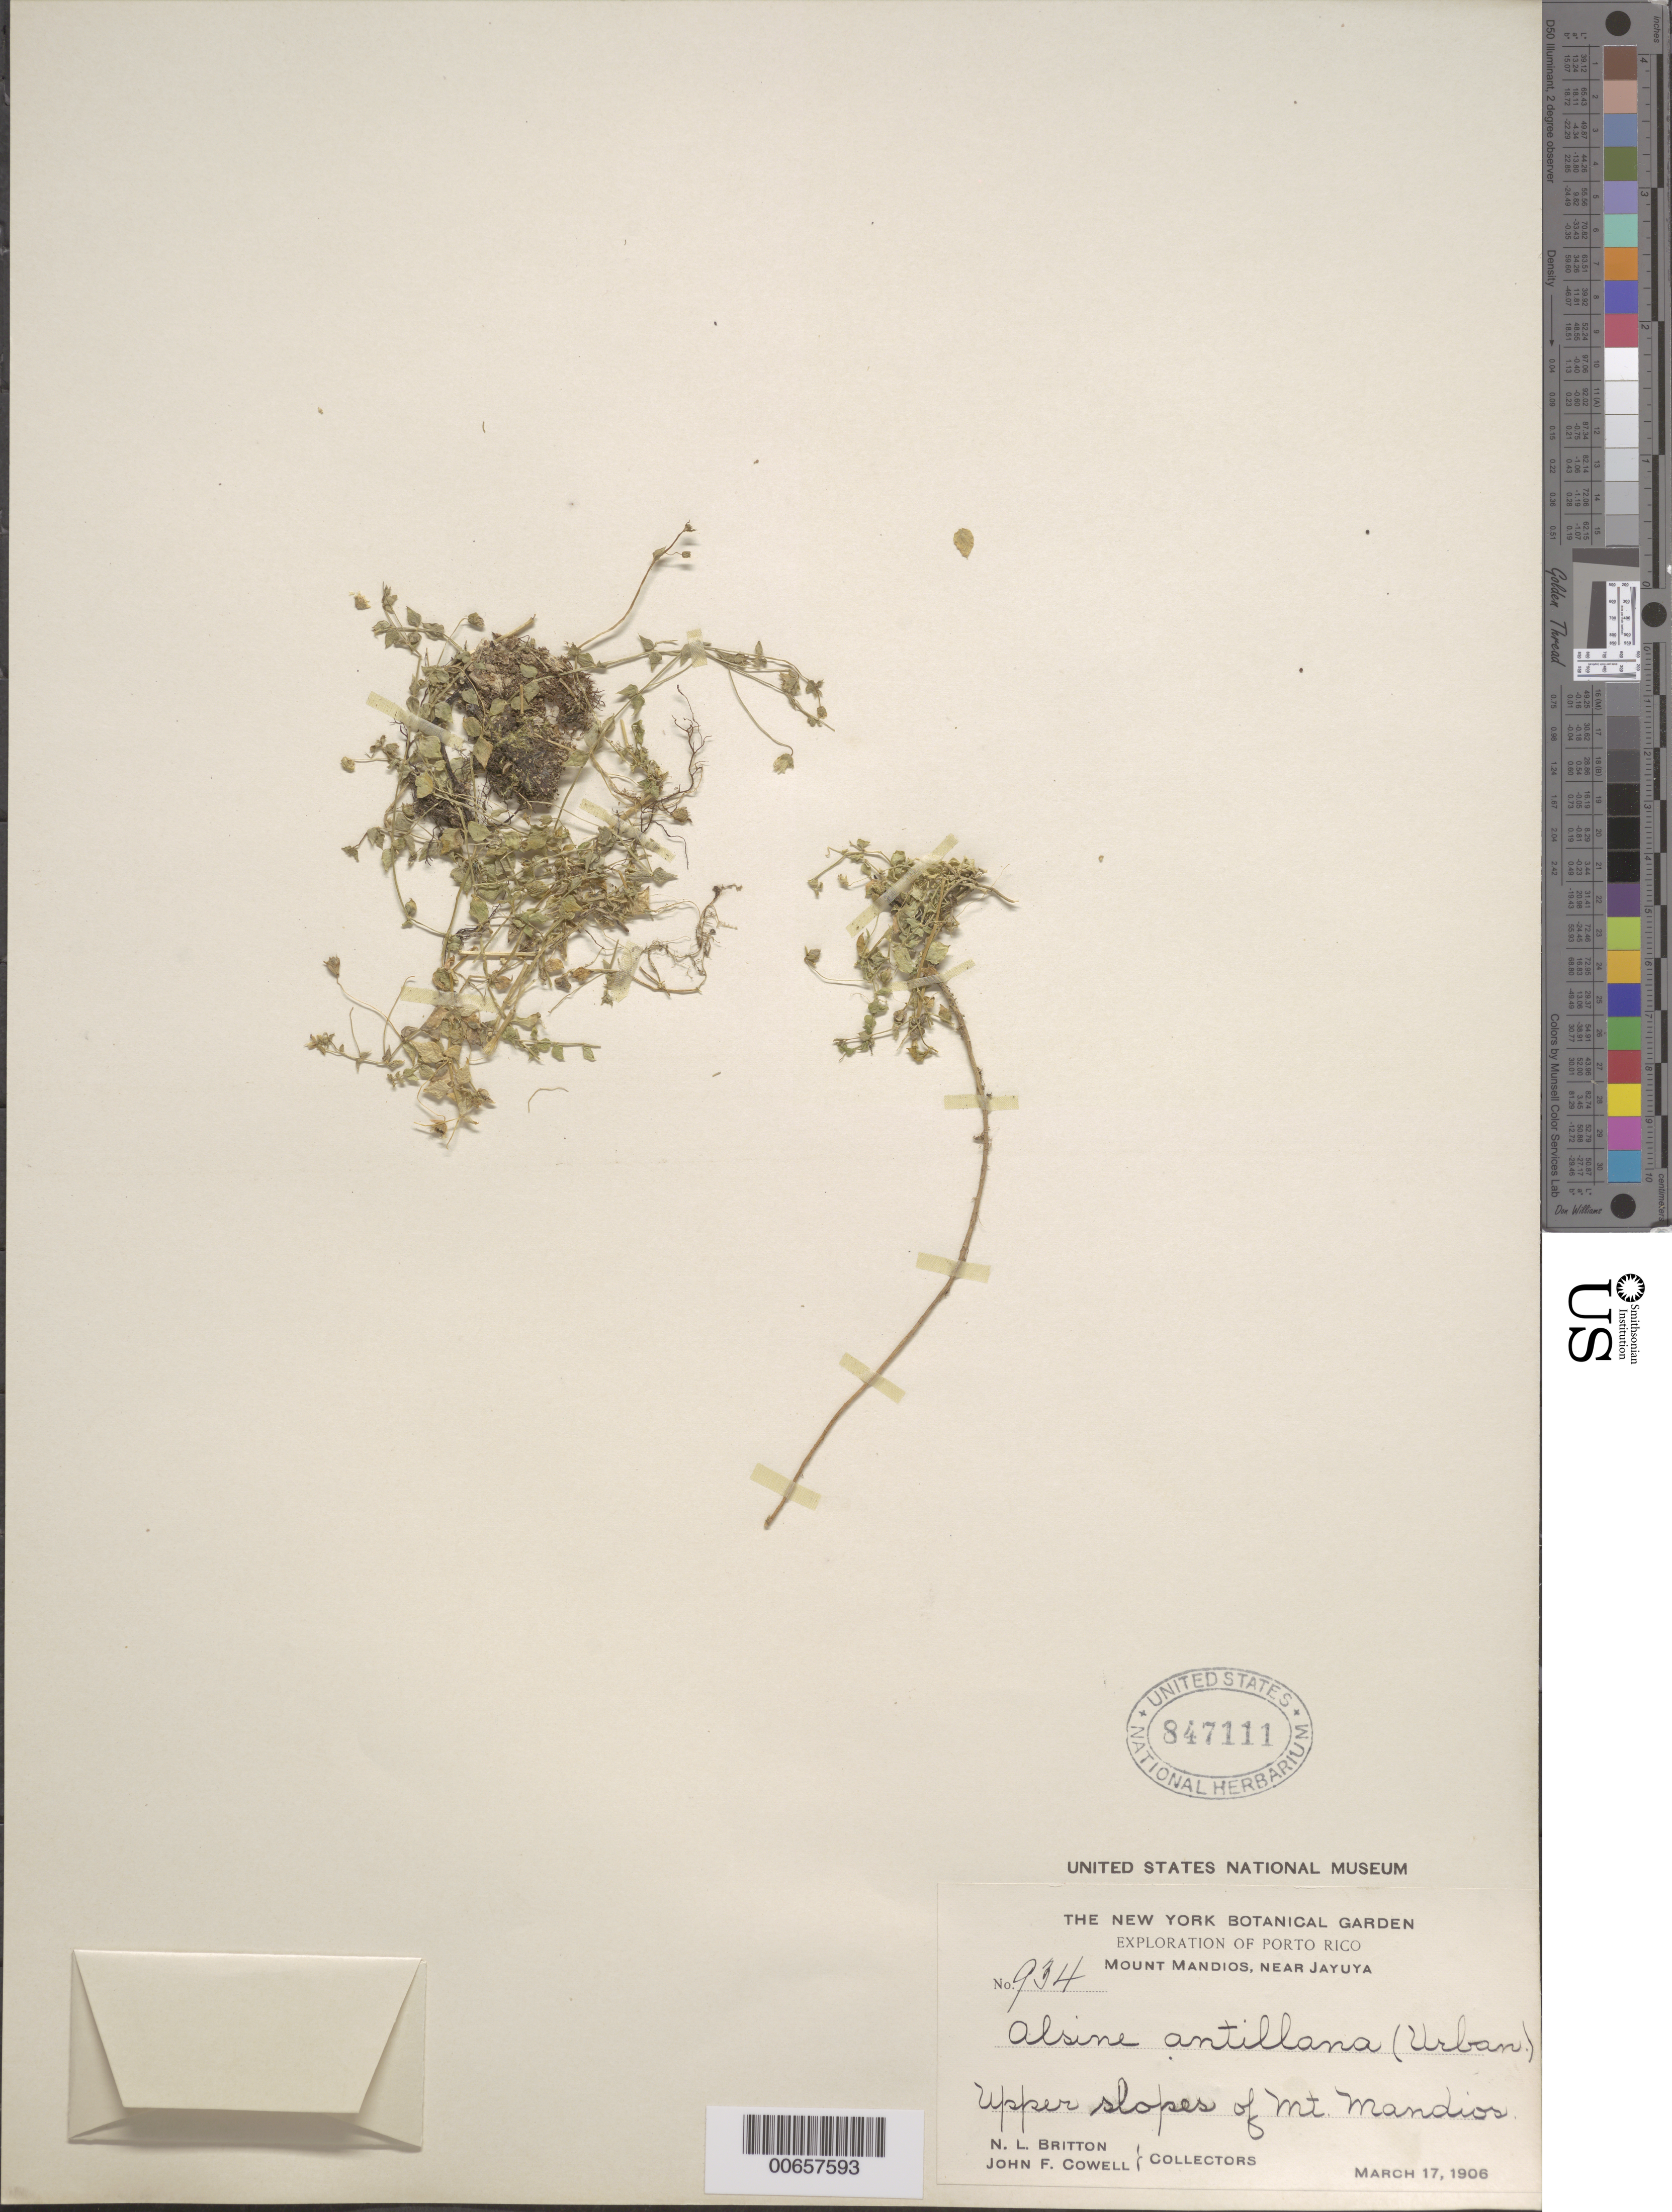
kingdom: Plantae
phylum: Tracheophyta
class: Magnoliopsida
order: Caryophyllales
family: Caryophyllaceae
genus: Alsine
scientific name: Alsine antillana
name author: Urb.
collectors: N. Britton & J. F. Cowell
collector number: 934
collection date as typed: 17 Mar 1906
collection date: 1906-03-17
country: Puerto Rico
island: Greater Antilles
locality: Mount Mandios, near Jayuya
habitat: Upper slopes of Mt. Mandios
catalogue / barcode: US 847111